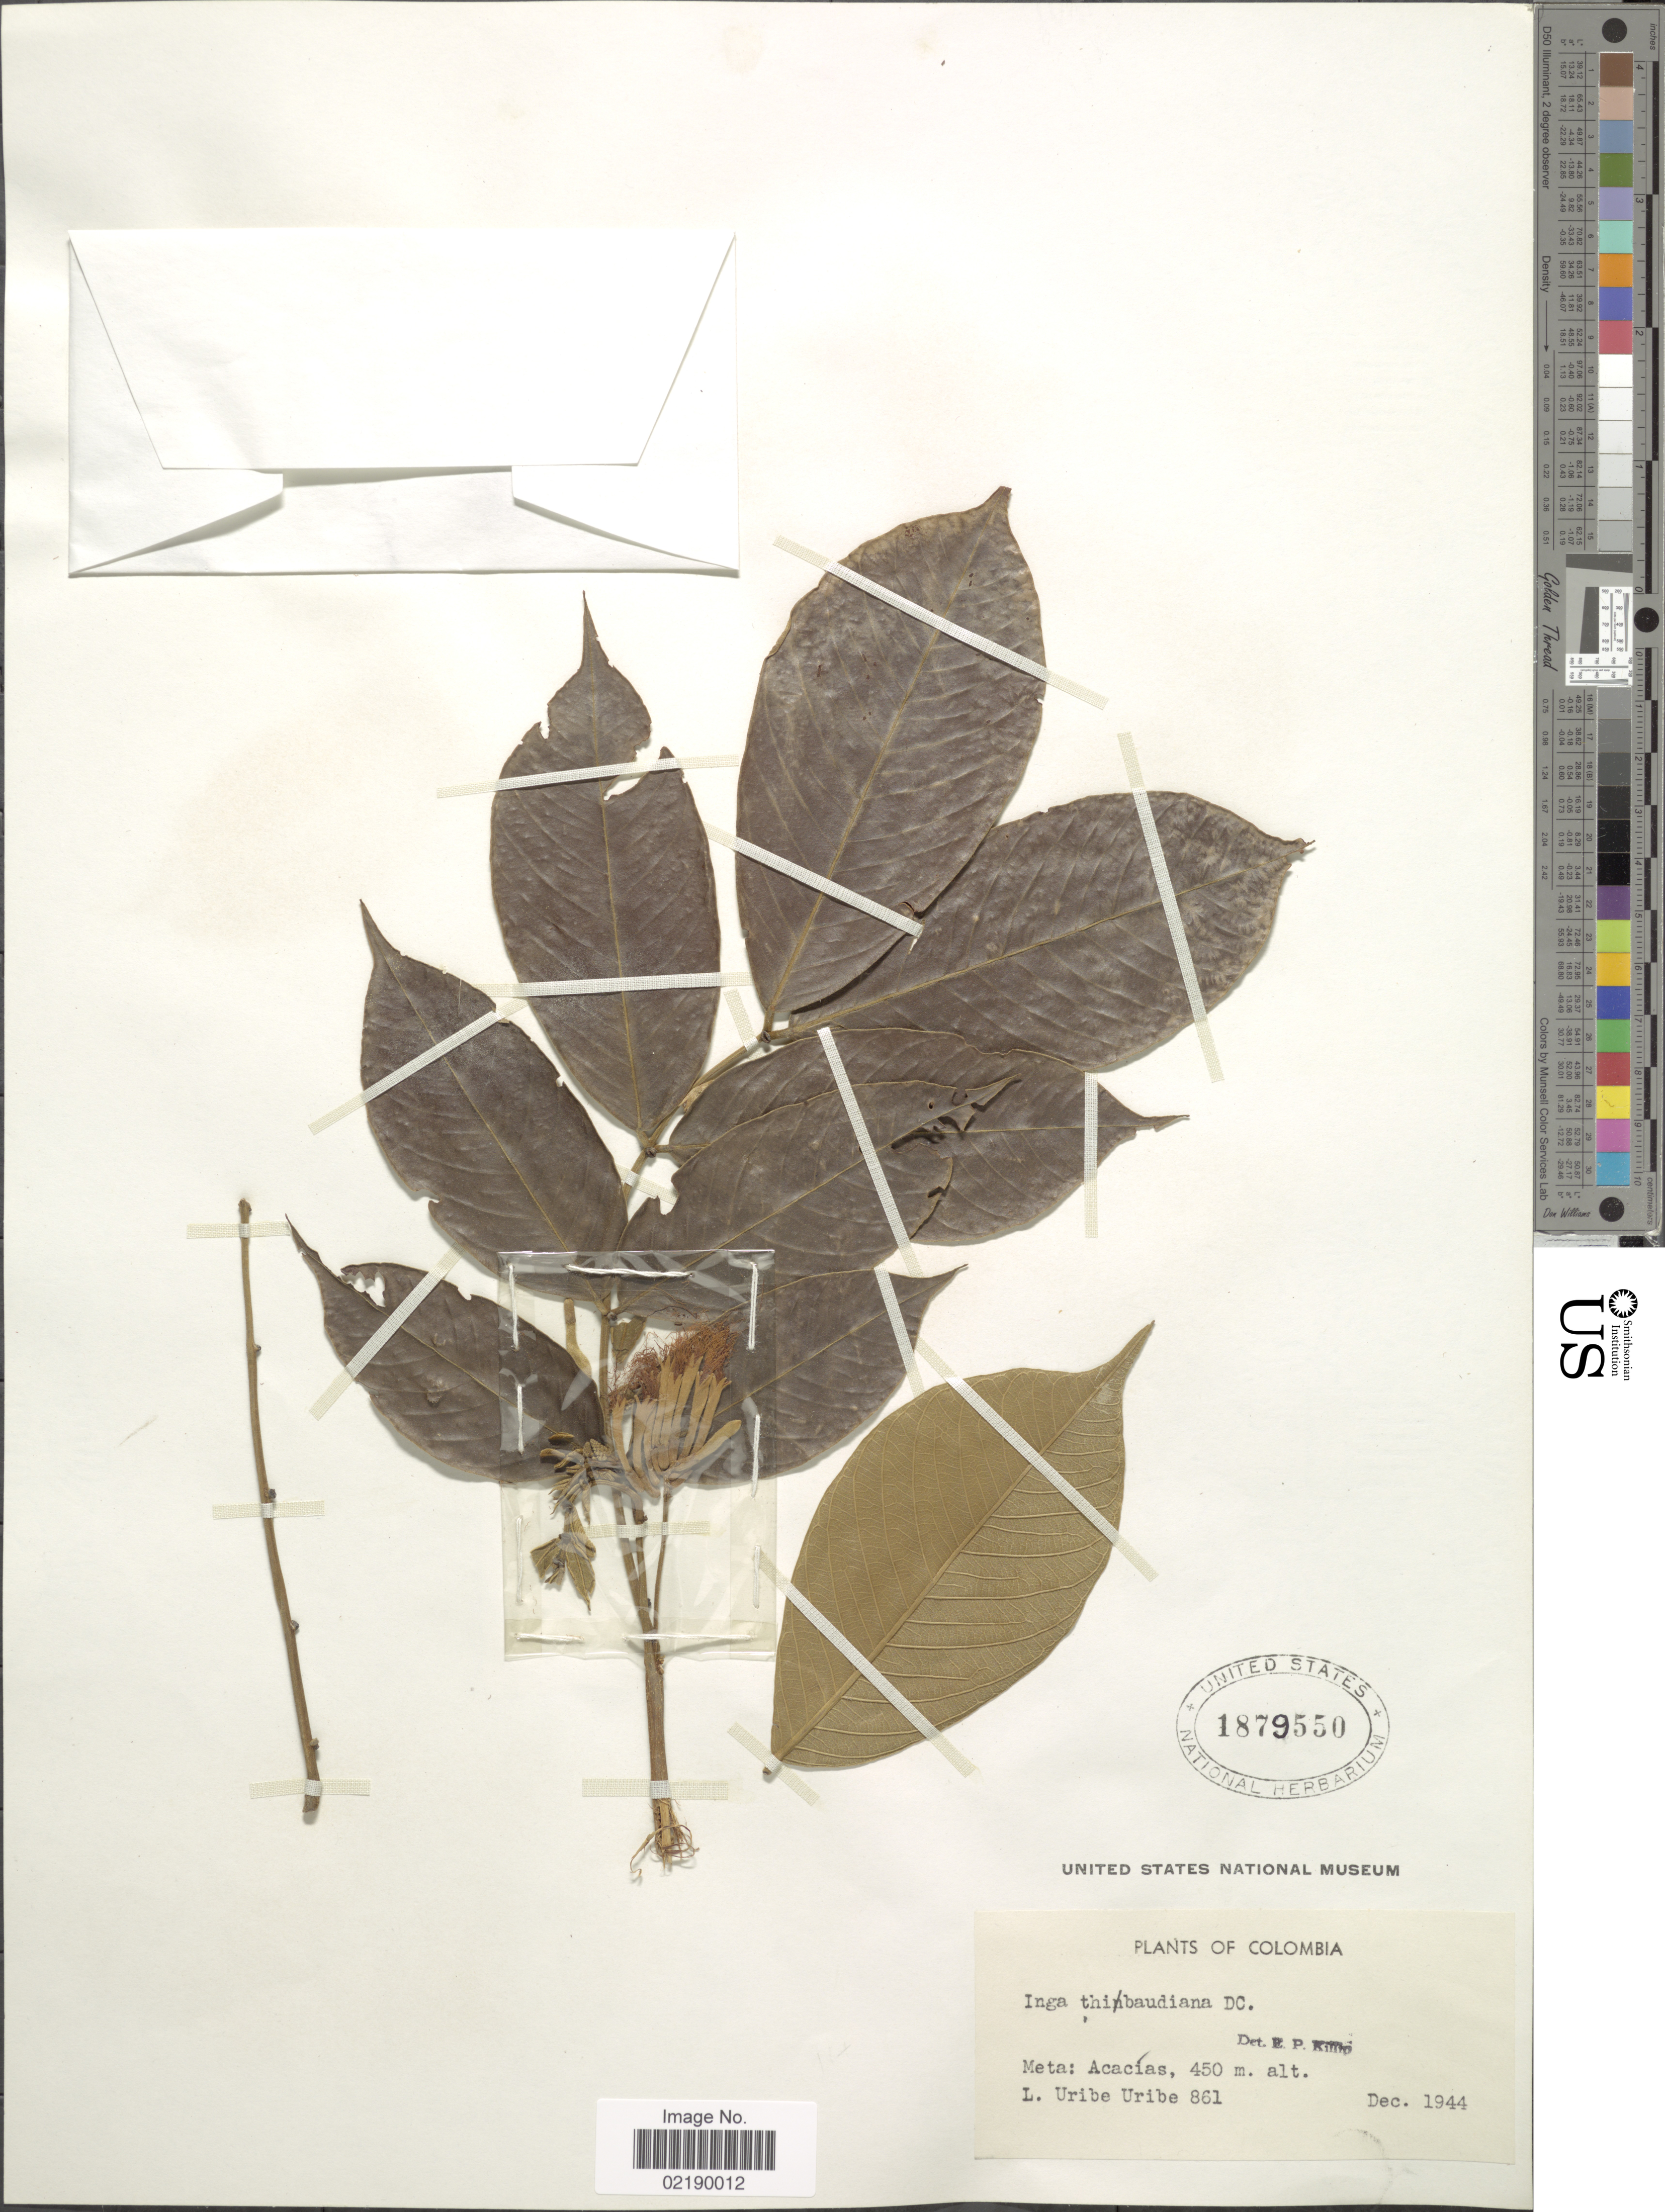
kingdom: Plantae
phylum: Tracheophyta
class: Magnoliopsida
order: Fabales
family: Fabaceae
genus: Inga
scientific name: Inga thibaudiana subsp. thibaudiana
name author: DC.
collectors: L. Uribe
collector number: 861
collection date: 1944-12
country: Colombia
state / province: Meta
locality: Acacias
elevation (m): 450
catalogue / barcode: US 1879550